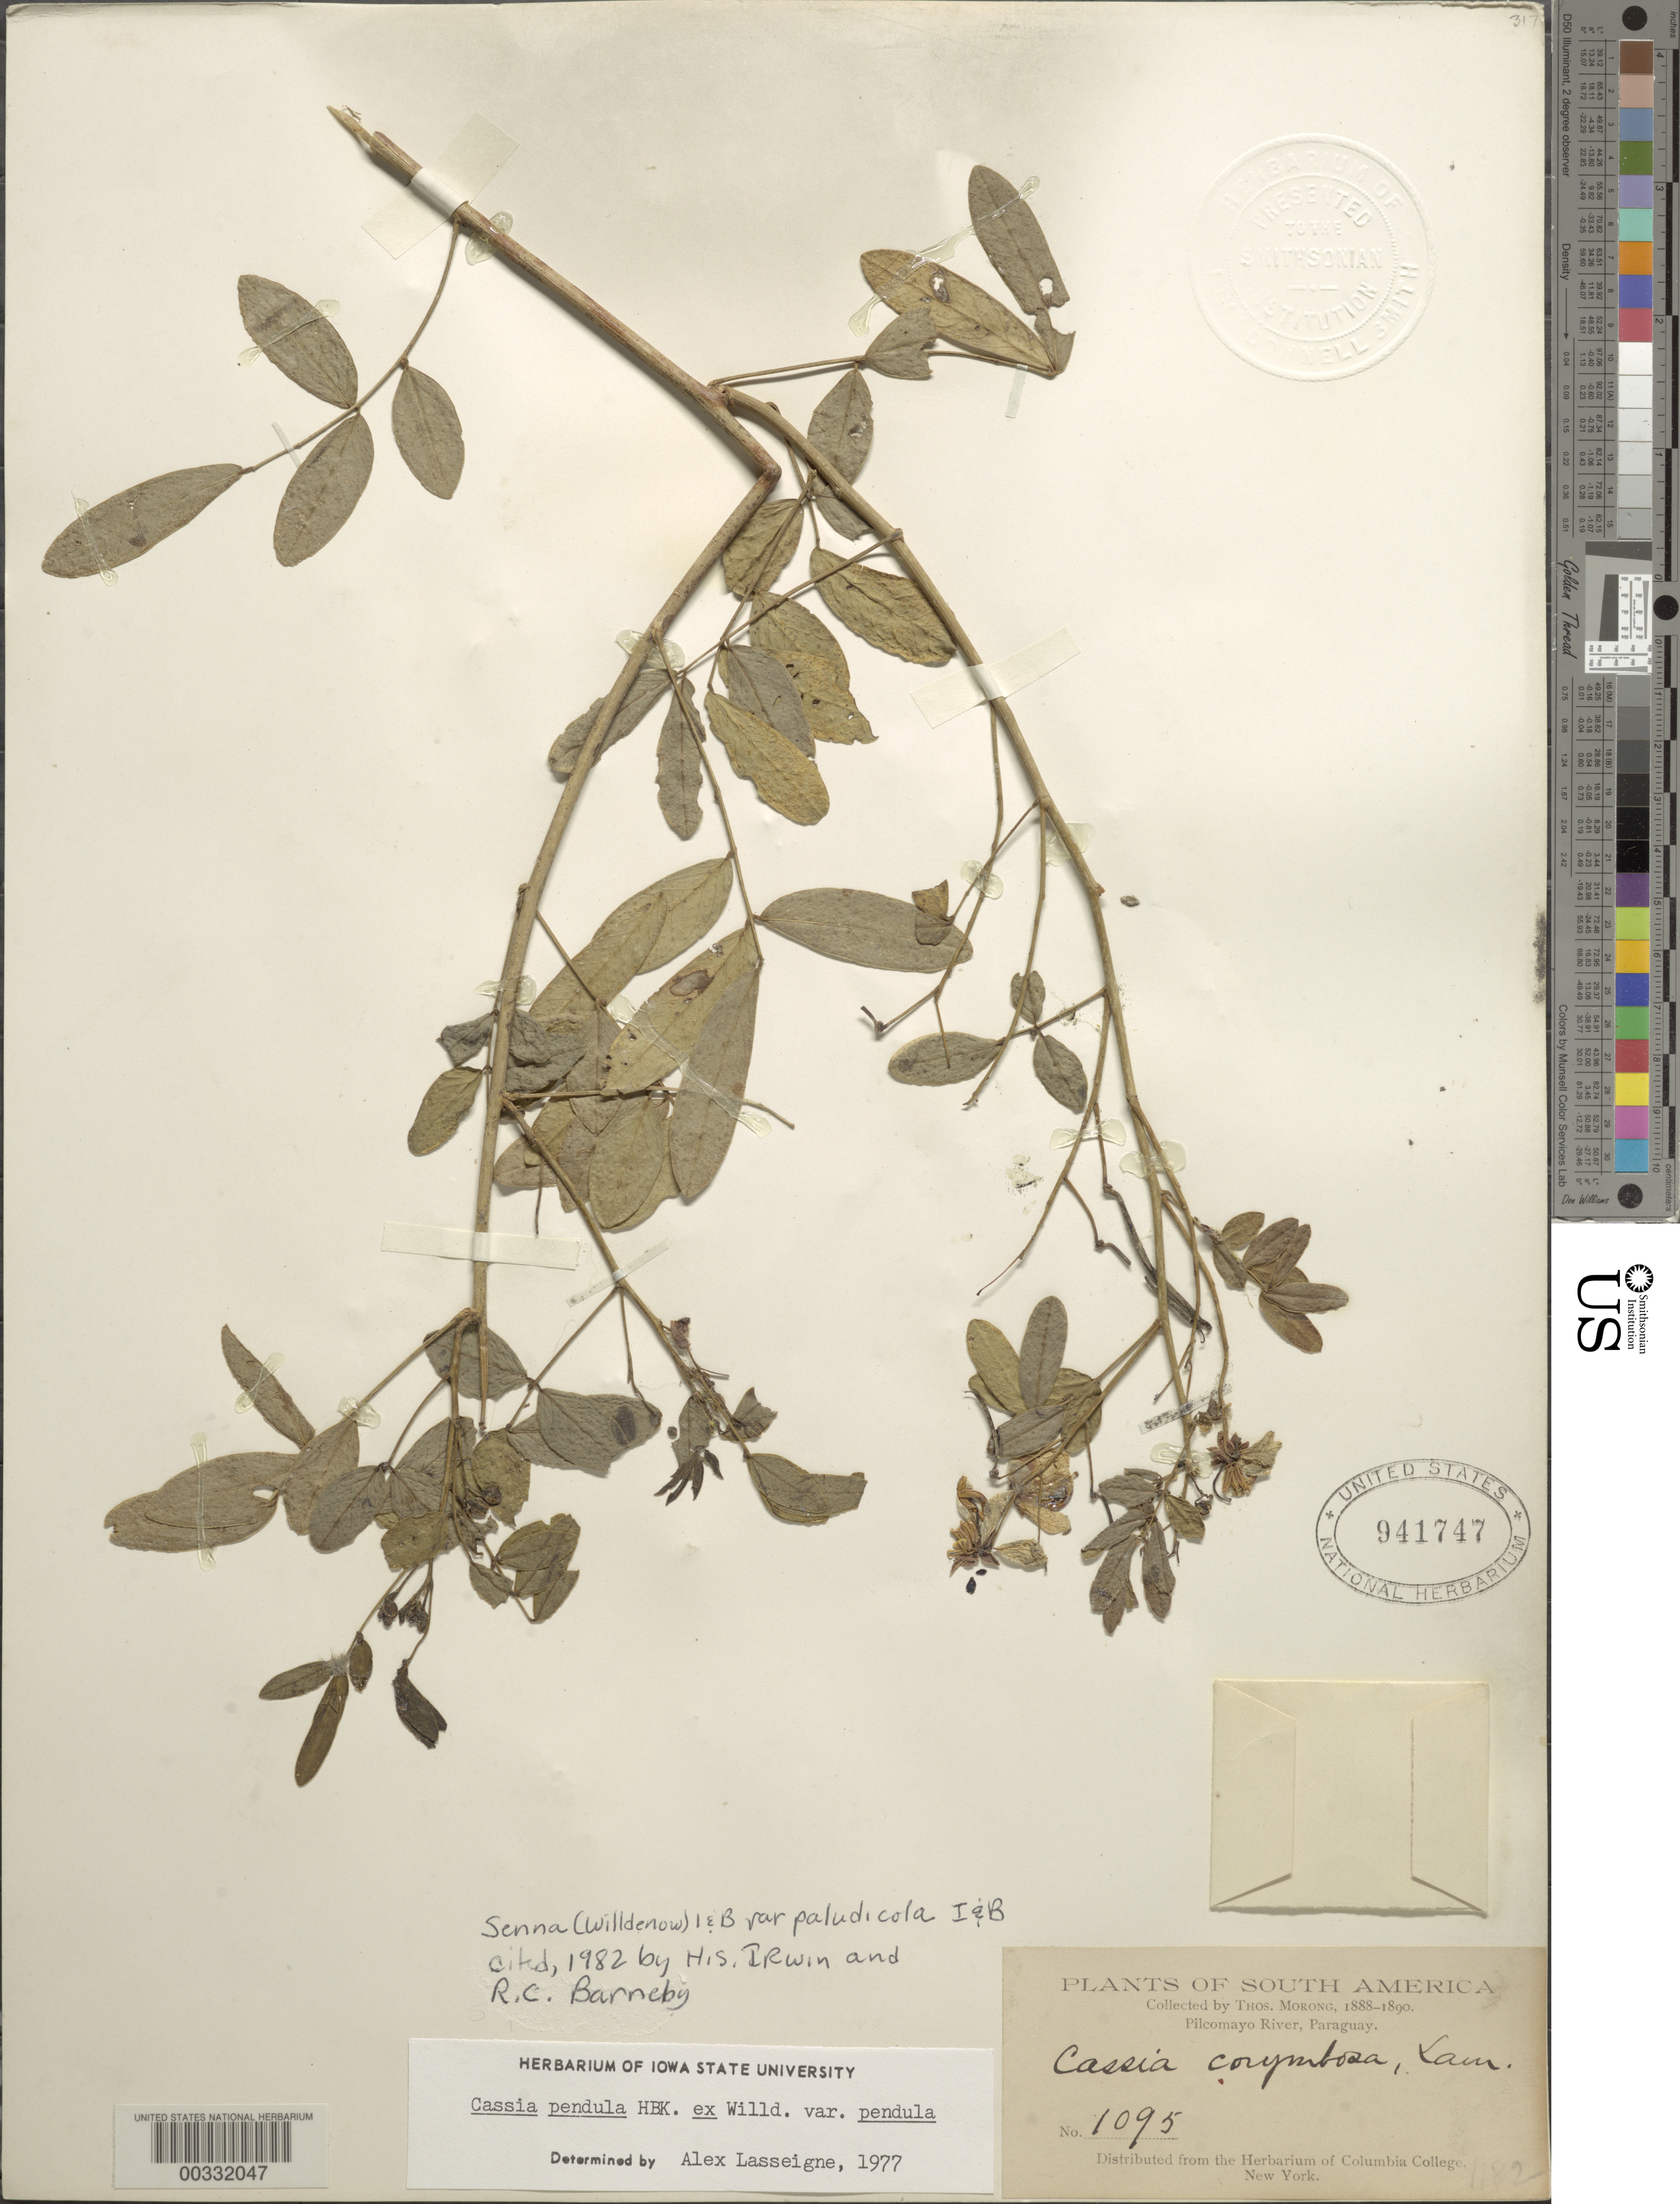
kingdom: Plantae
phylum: Tracheophyta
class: Magnoliopsida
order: Fabales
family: Fabaceae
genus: Senna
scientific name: Senna pendula var. paludicola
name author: H.S. Irwin & Barneby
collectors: T. Morong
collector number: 1095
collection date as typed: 1888 to -- -- 1890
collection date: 1888/1890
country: Paraguay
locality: Pilcomayo river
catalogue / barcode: US 941747